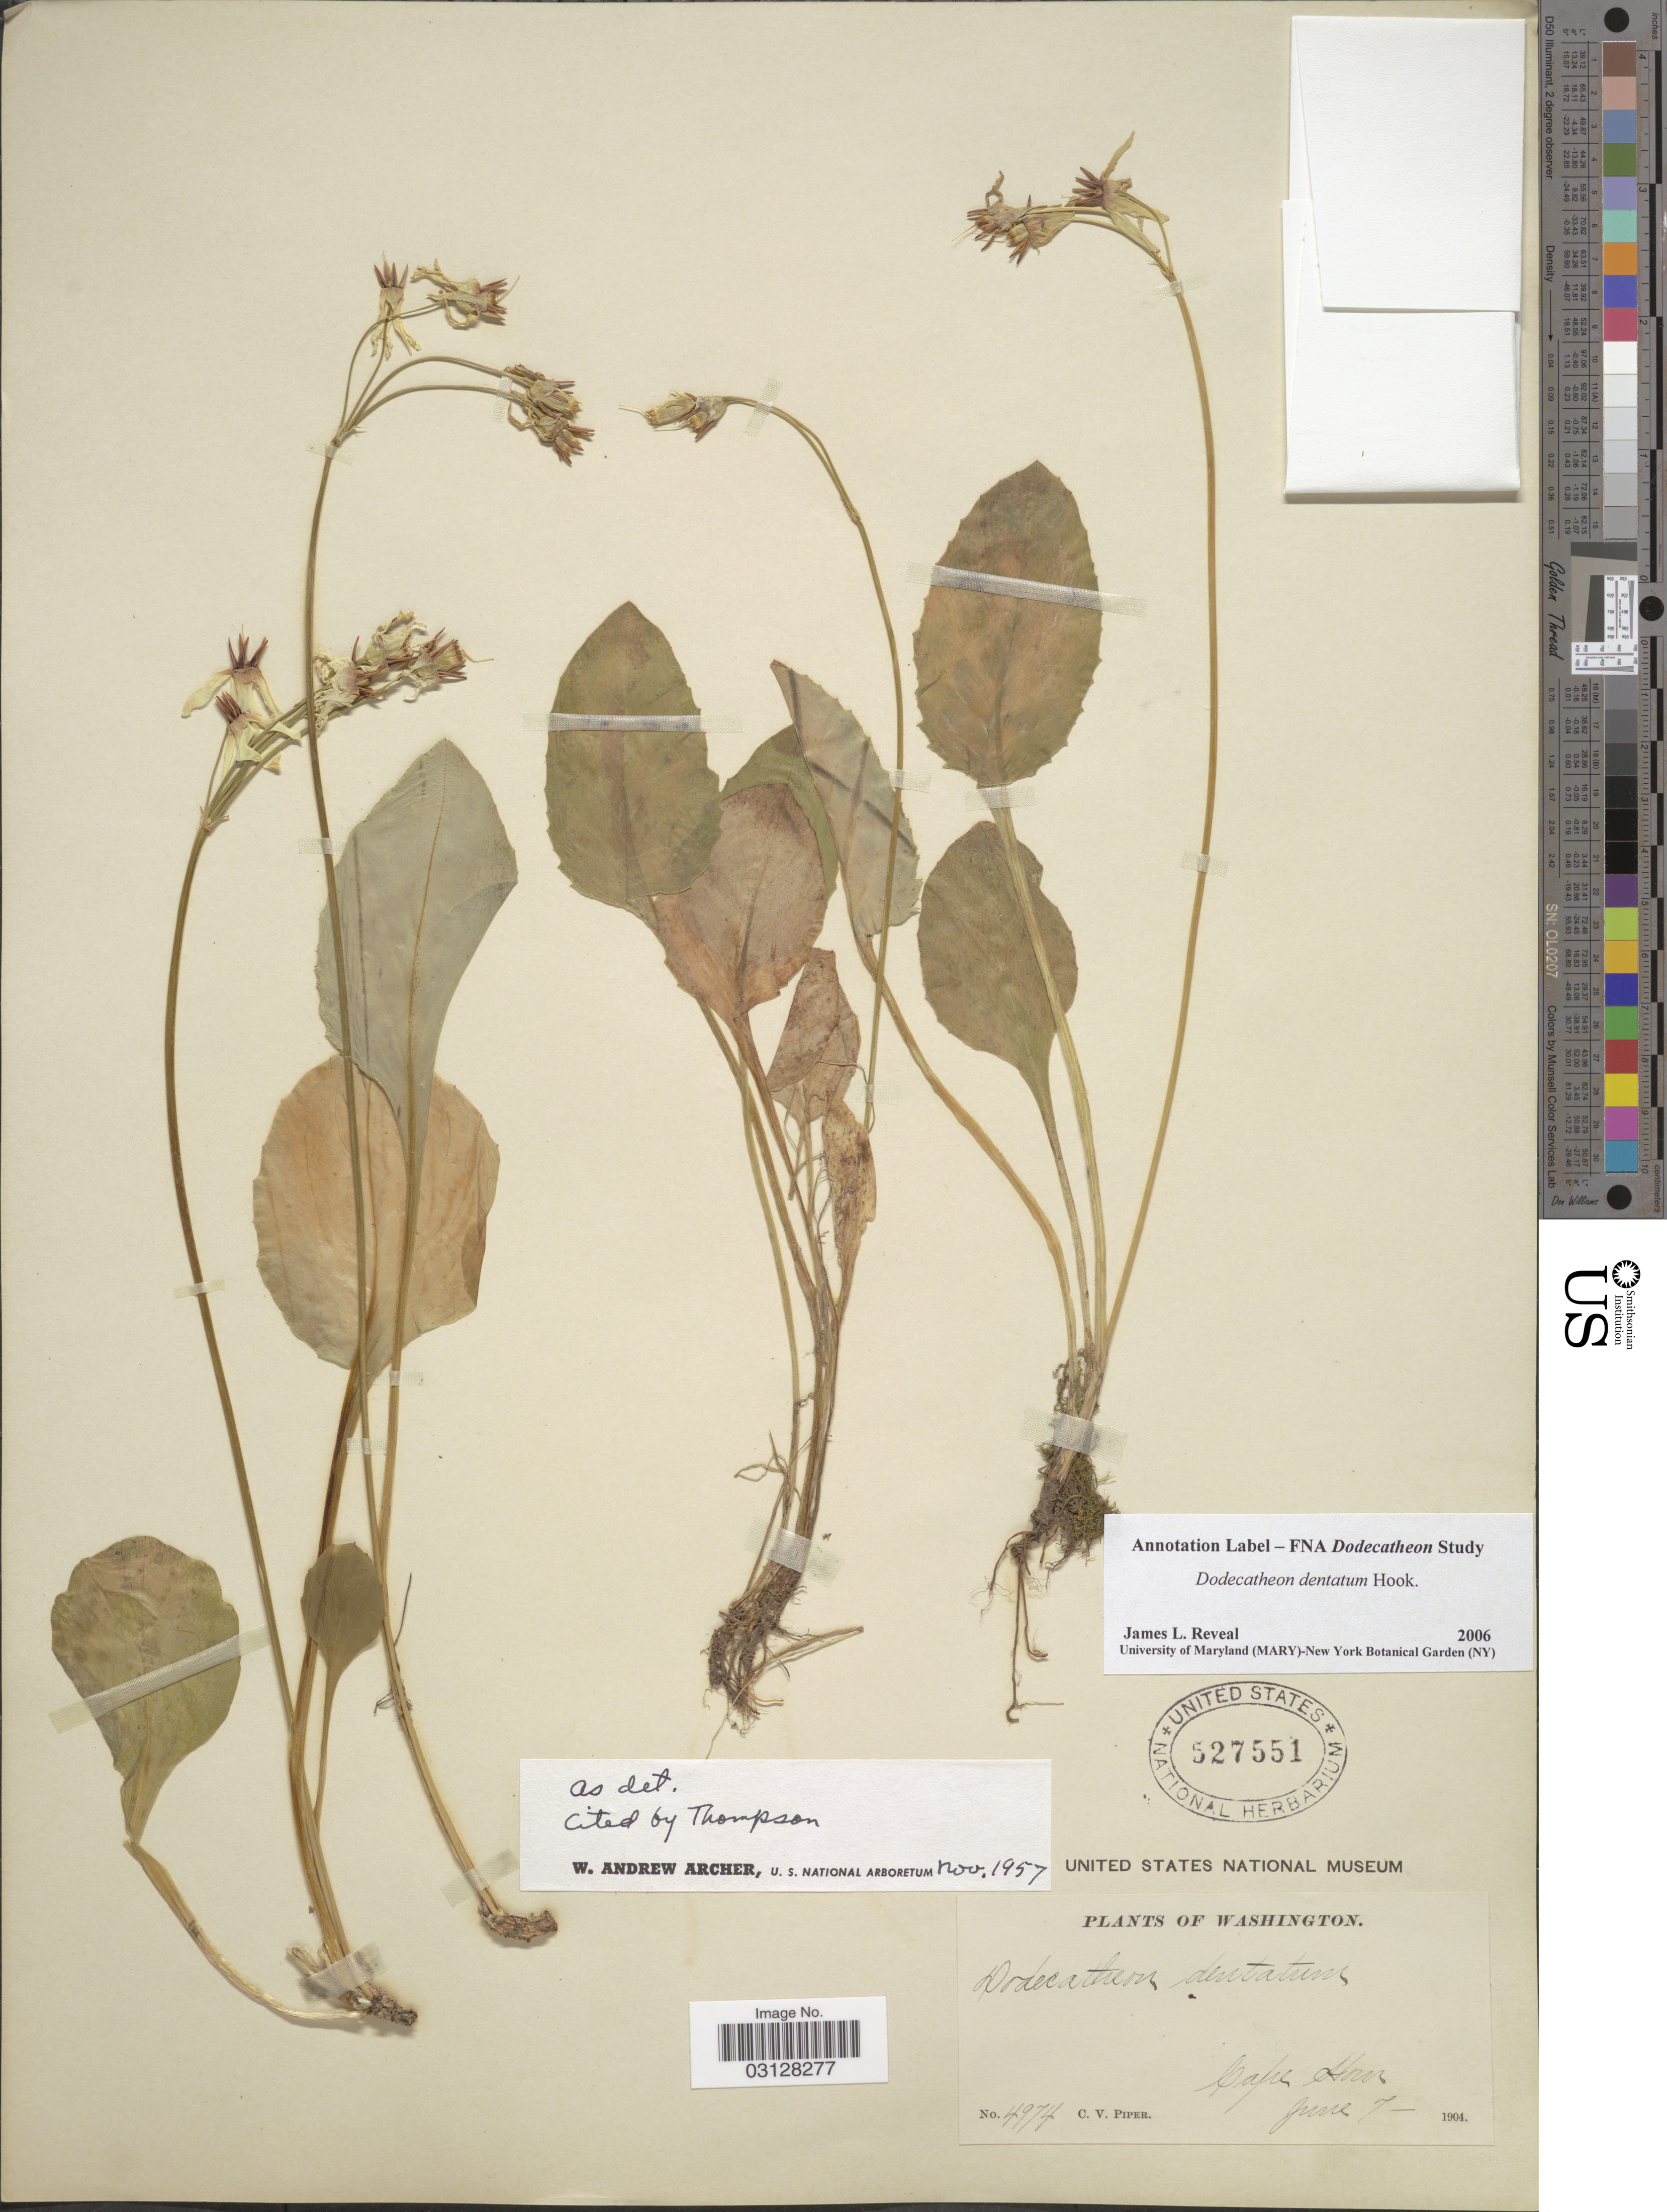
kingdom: Plantae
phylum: Tracheophyta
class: Magnoliopsida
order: Ericales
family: Primulaceae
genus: Dodecatheon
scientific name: Dodecatheon dentatum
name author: Hook.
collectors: C. V. Piper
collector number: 4974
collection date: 1904-06-07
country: United States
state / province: Washington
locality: Cape Howe.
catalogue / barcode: US 527551